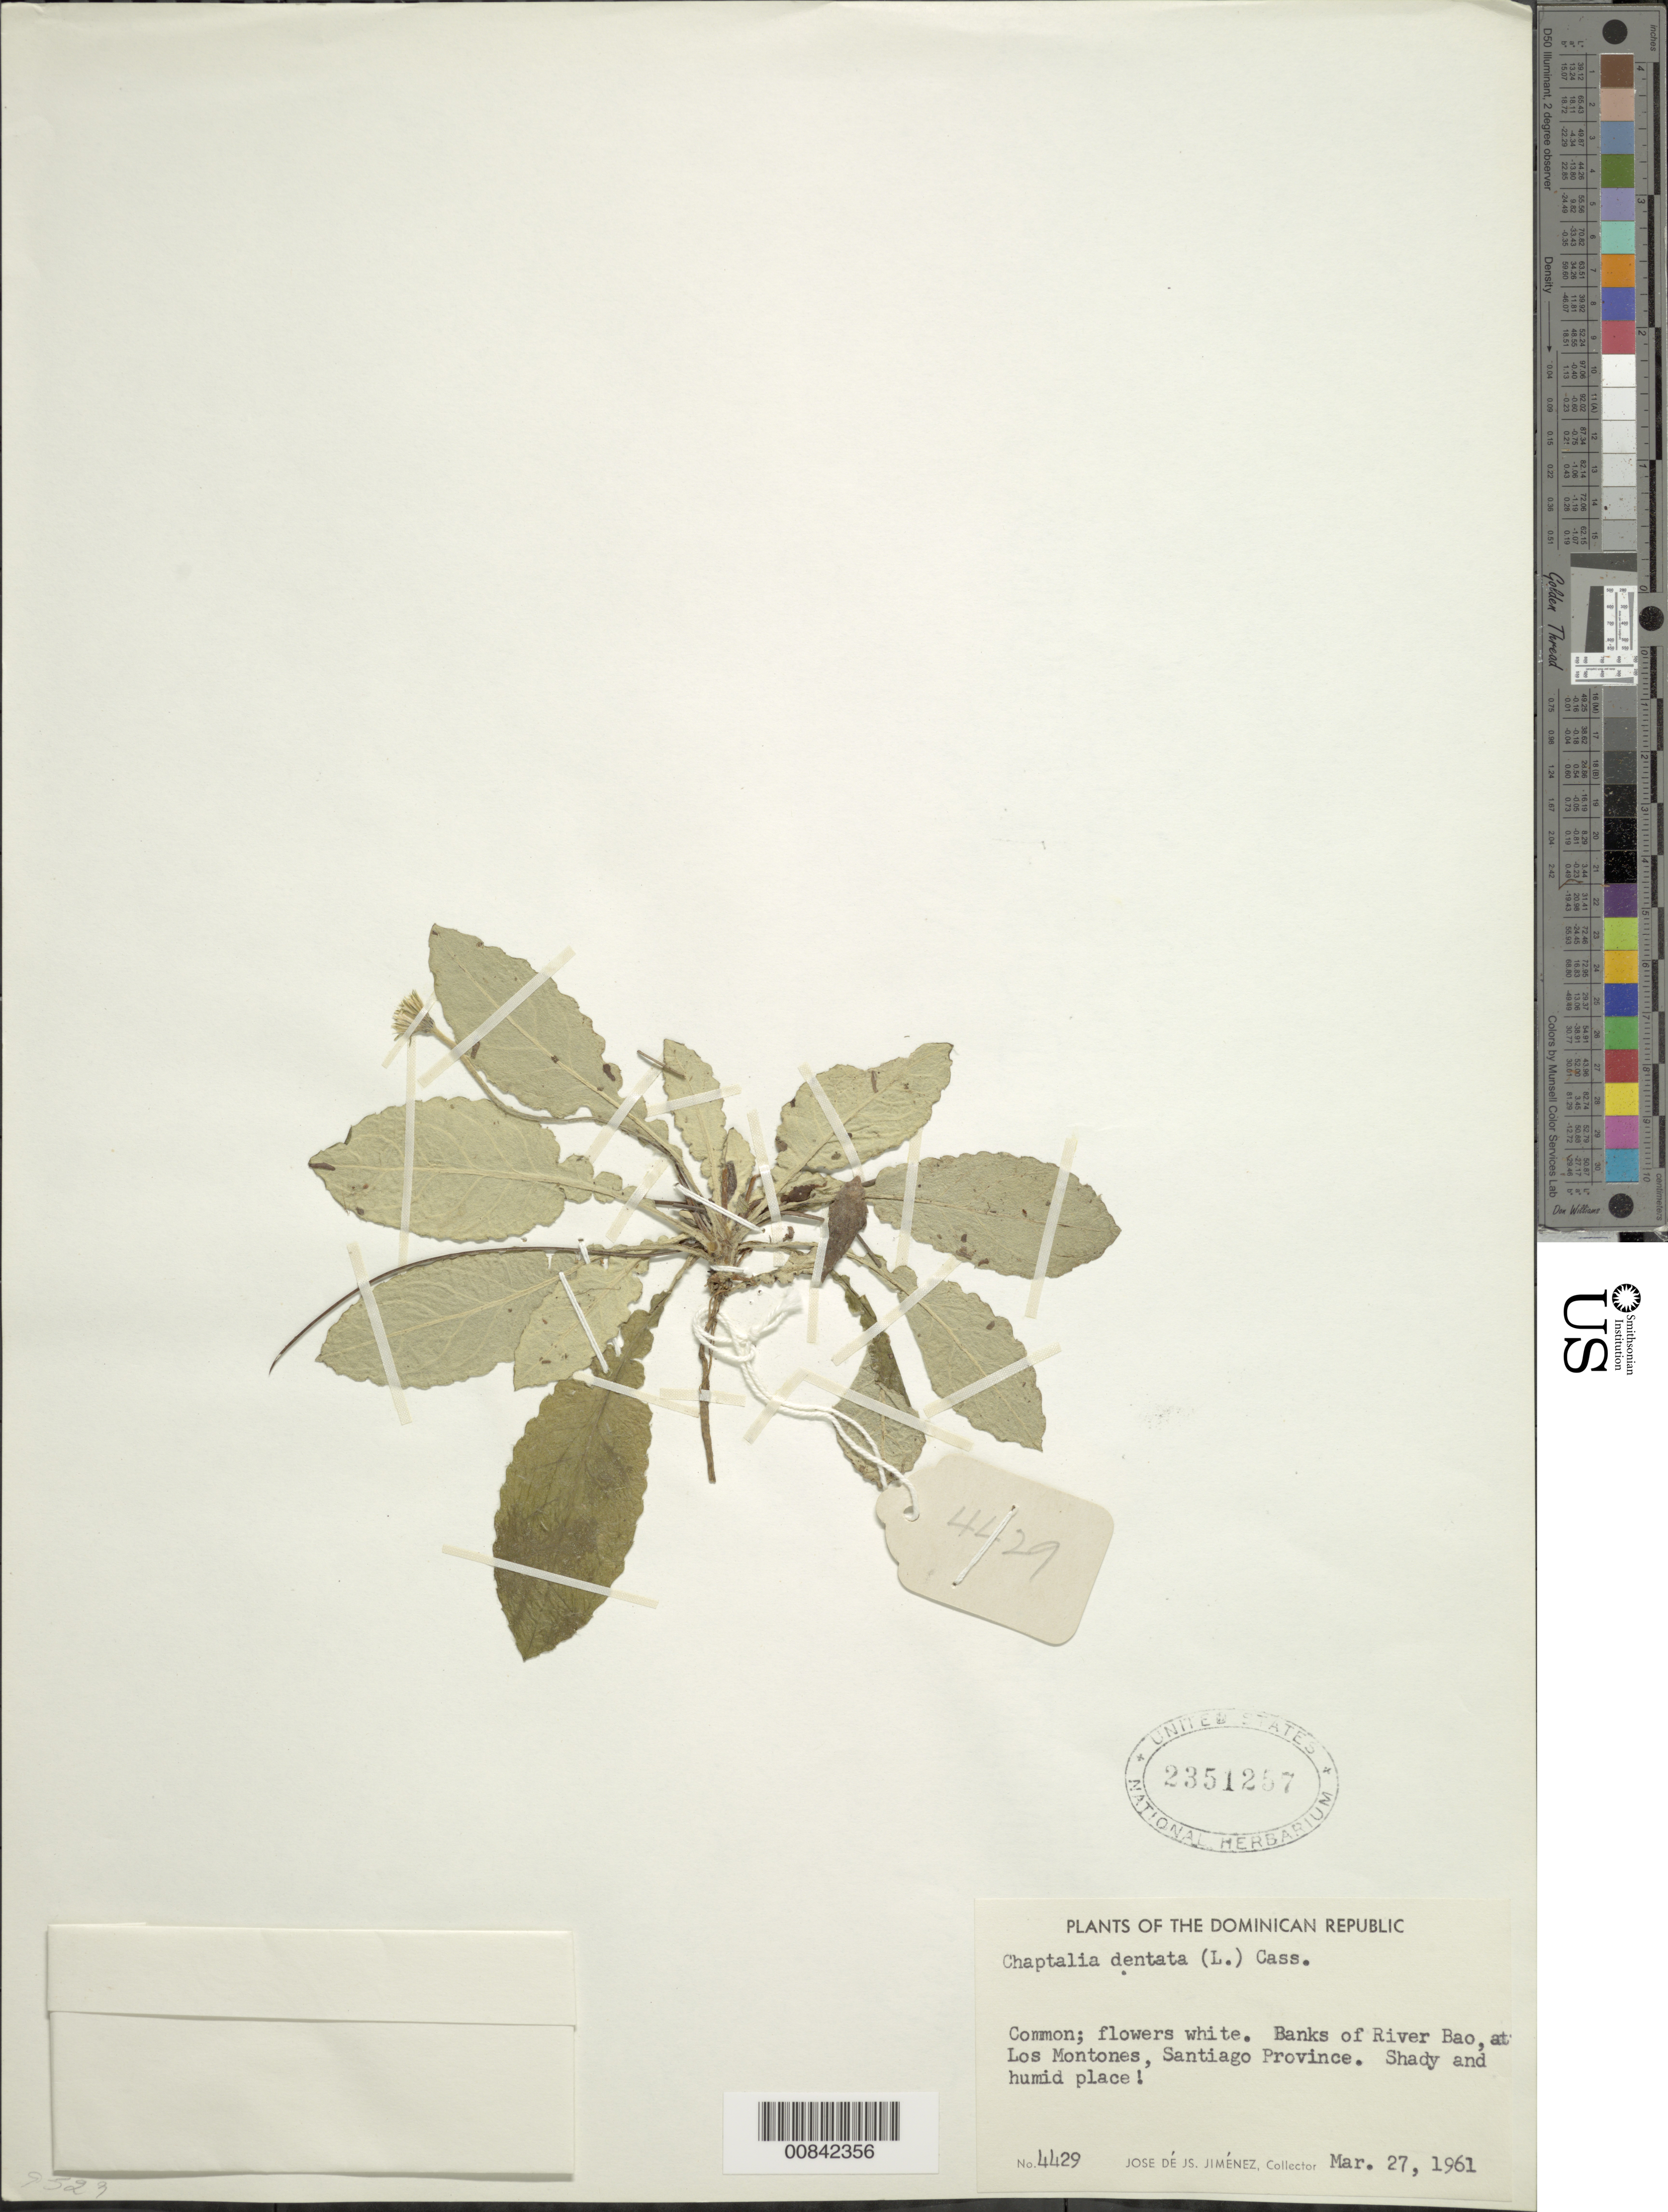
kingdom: Plantae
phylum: Tracheophyta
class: Magnoliopsida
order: Asterales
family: Asteraceae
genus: Chaptalia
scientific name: Chaptalia dentata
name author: (L.) Cass.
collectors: J. J. Jiménez Almonte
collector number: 4429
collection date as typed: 27 Mar 1961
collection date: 1961-03-27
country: Dominican Republic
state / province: Santiago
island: Hispaniola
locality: Banks of River Bao, at Los Montones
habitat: Shady and humid place of river banks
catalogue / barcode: US 2351257